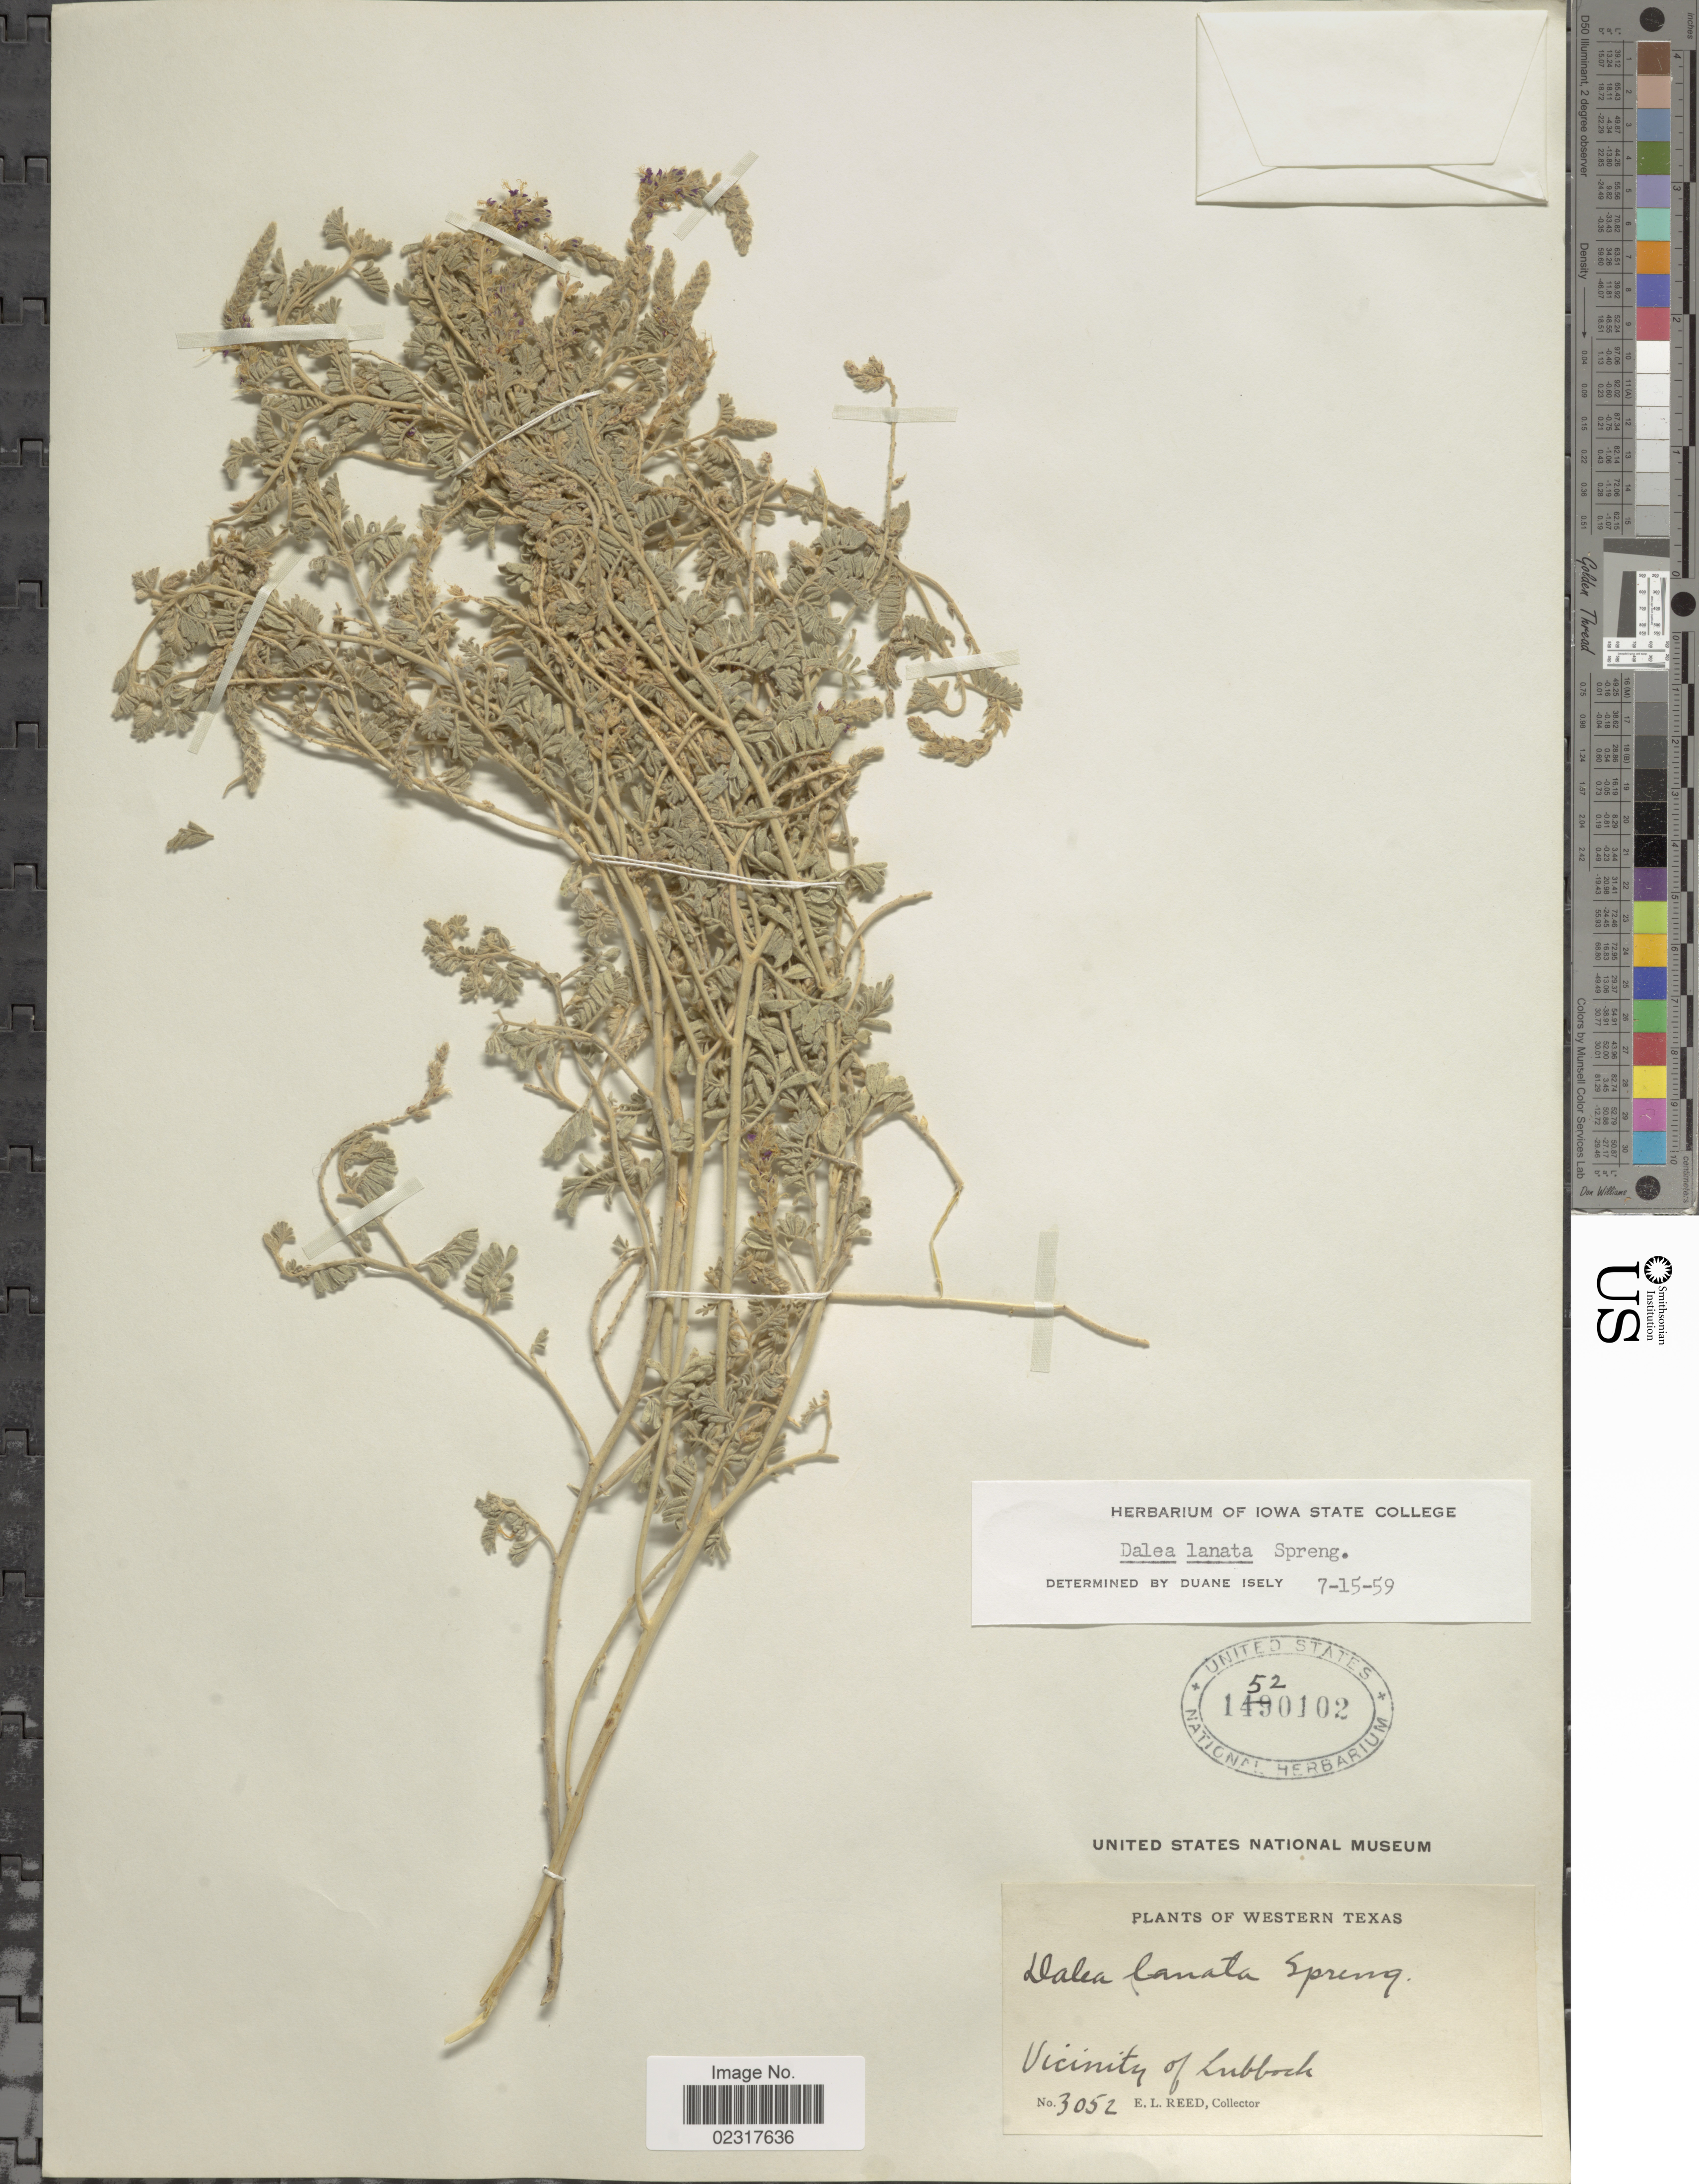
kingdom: Plantae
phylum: Tracheophyta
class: Magnoliopsida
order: Fabales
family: Fabaceae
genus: Dalea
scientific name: Dalea lanata var. lanata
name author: Spreng.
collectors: E. Reed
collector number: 3052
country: United States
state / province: Texas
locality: Western Texas, Vicinity of Lubbock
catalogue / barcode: US 1520102